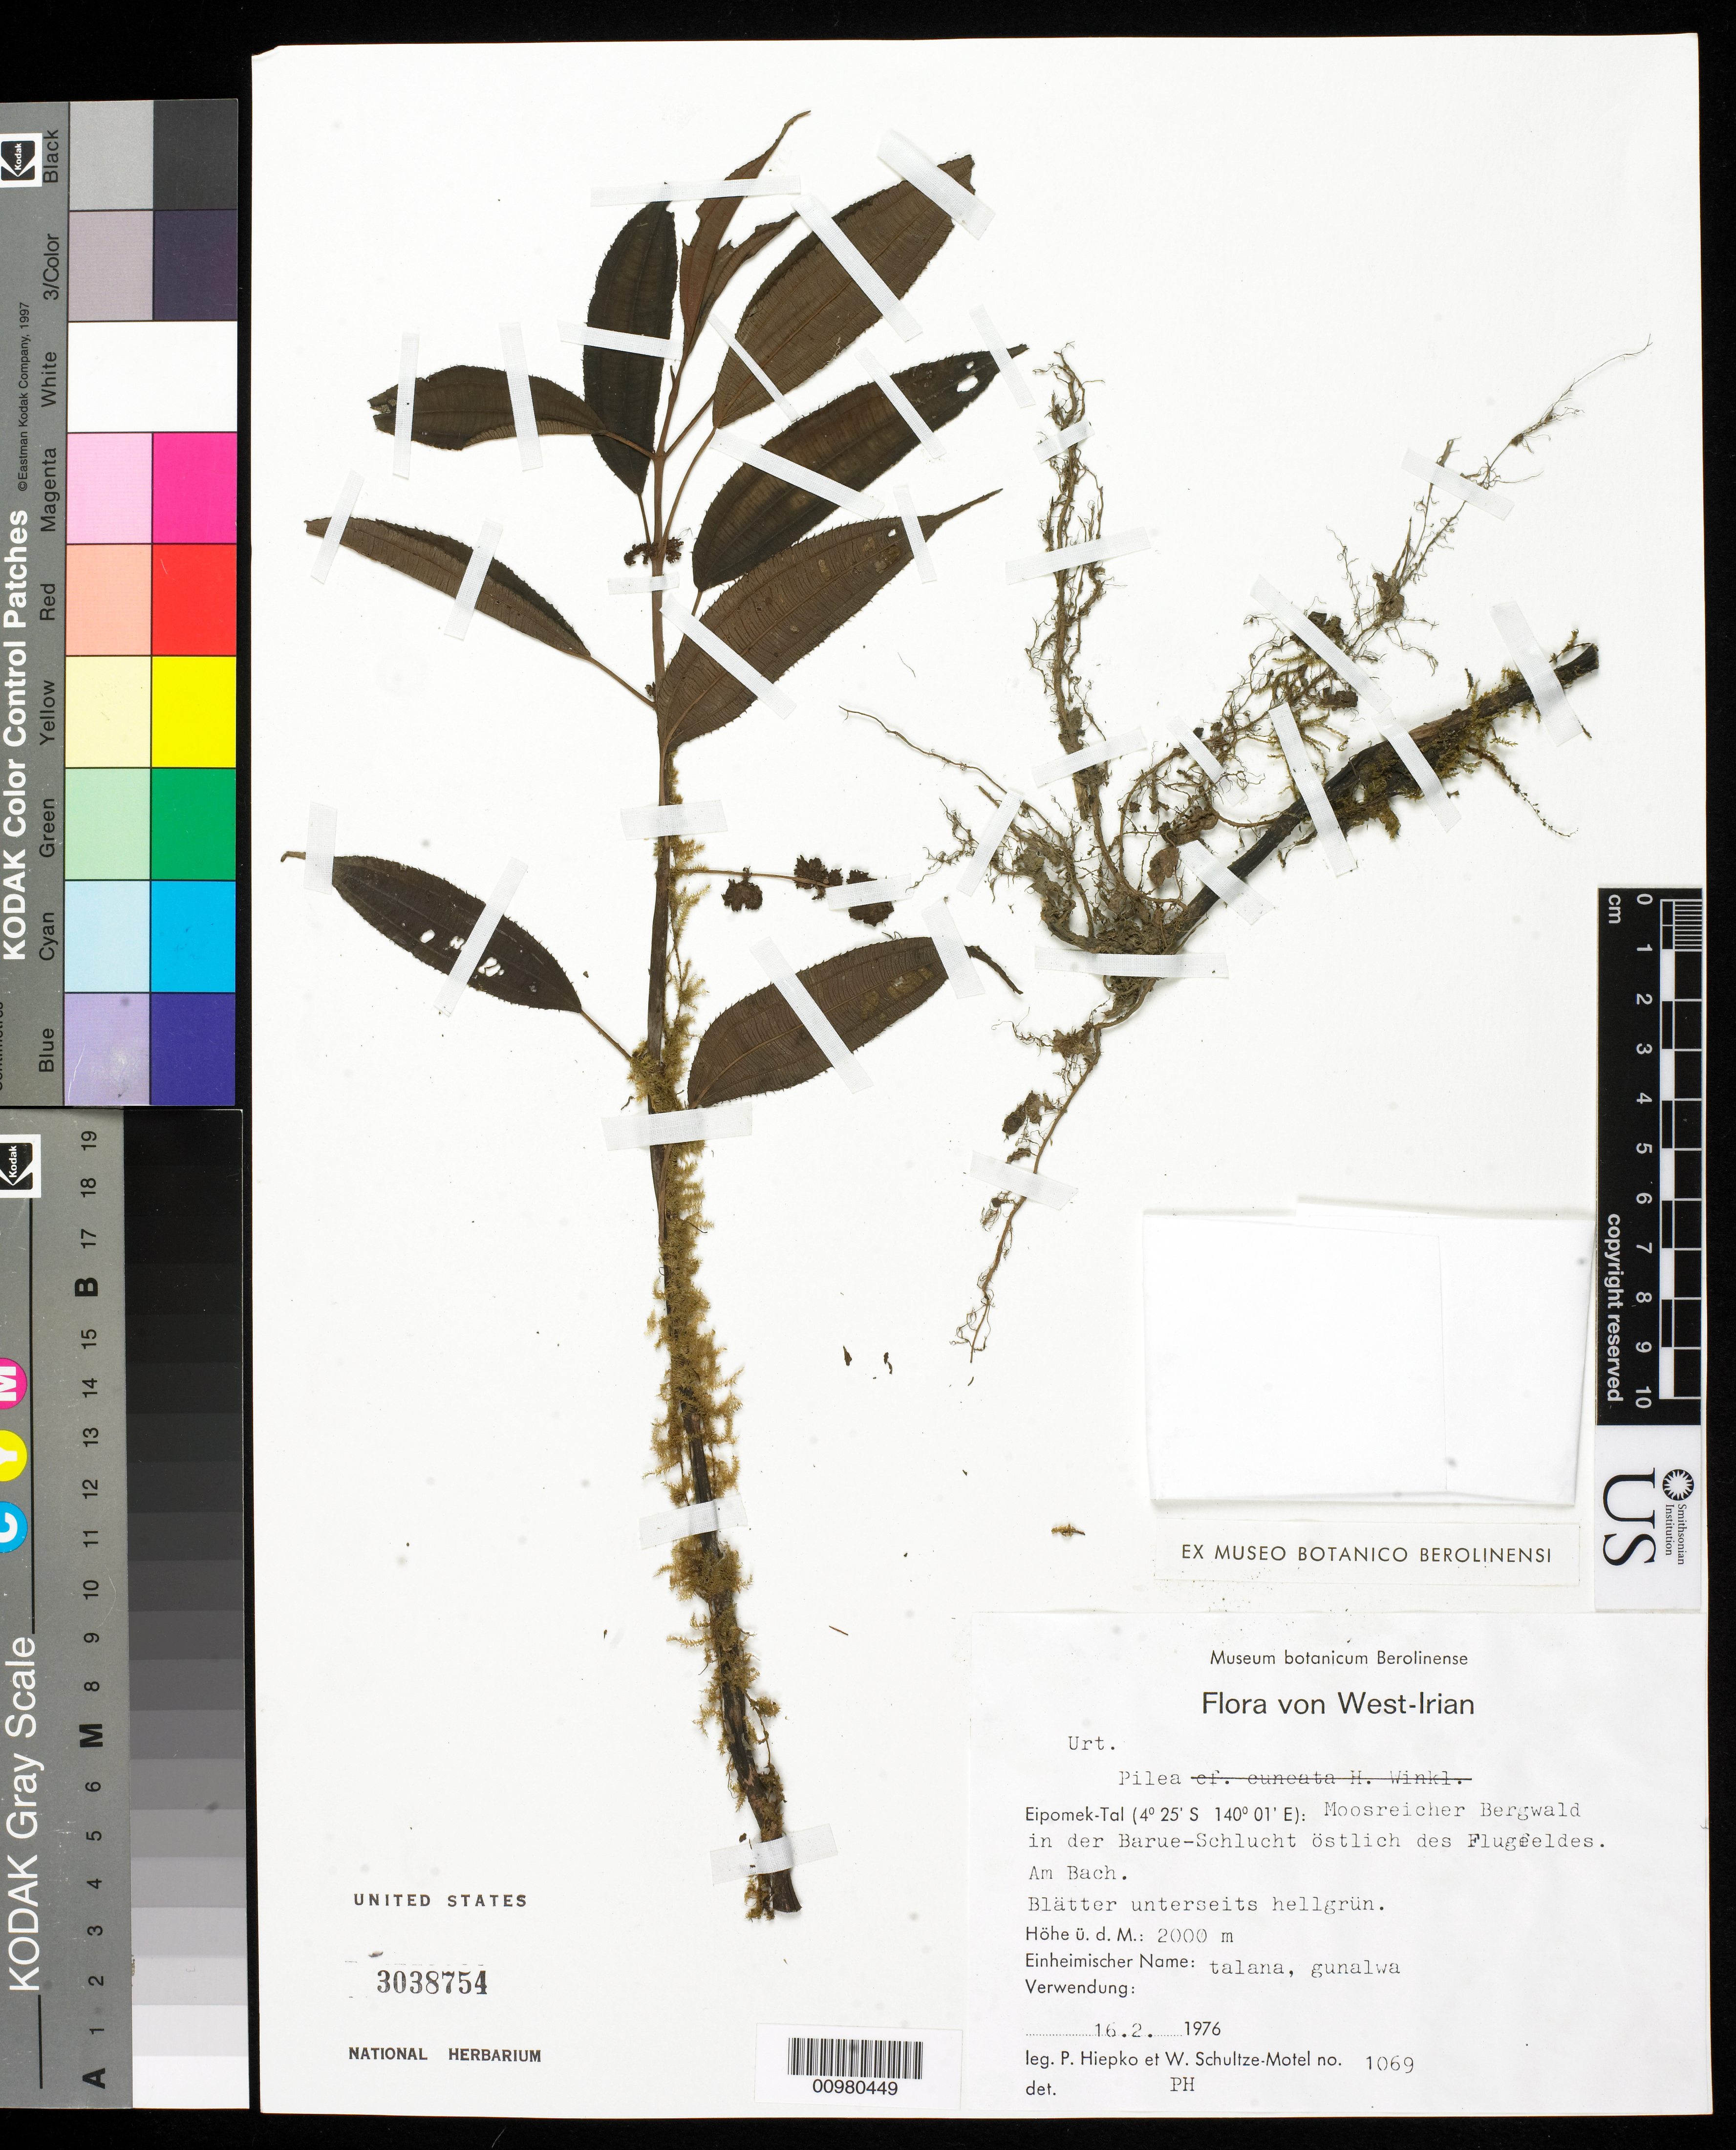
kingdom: Plantae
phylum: Tracheophyta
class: Magnoliopsida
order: Asterales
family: Asteraceae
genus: Anaphalis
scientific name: Anaphalis lorentzii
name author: Lauterb.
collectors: P. H. Hiepko & W. Schultze-Motel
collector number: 1069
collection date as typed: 16 Feb 1976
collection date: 1976-02-16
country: Indonesia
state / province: Papua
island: New Guinea I.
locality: (in German) Moosreicher Bergwald in der Barue-Schlucht ostlich des Flugfeldes. Irian Jaya.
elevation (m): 2000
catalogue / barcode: US 3038754